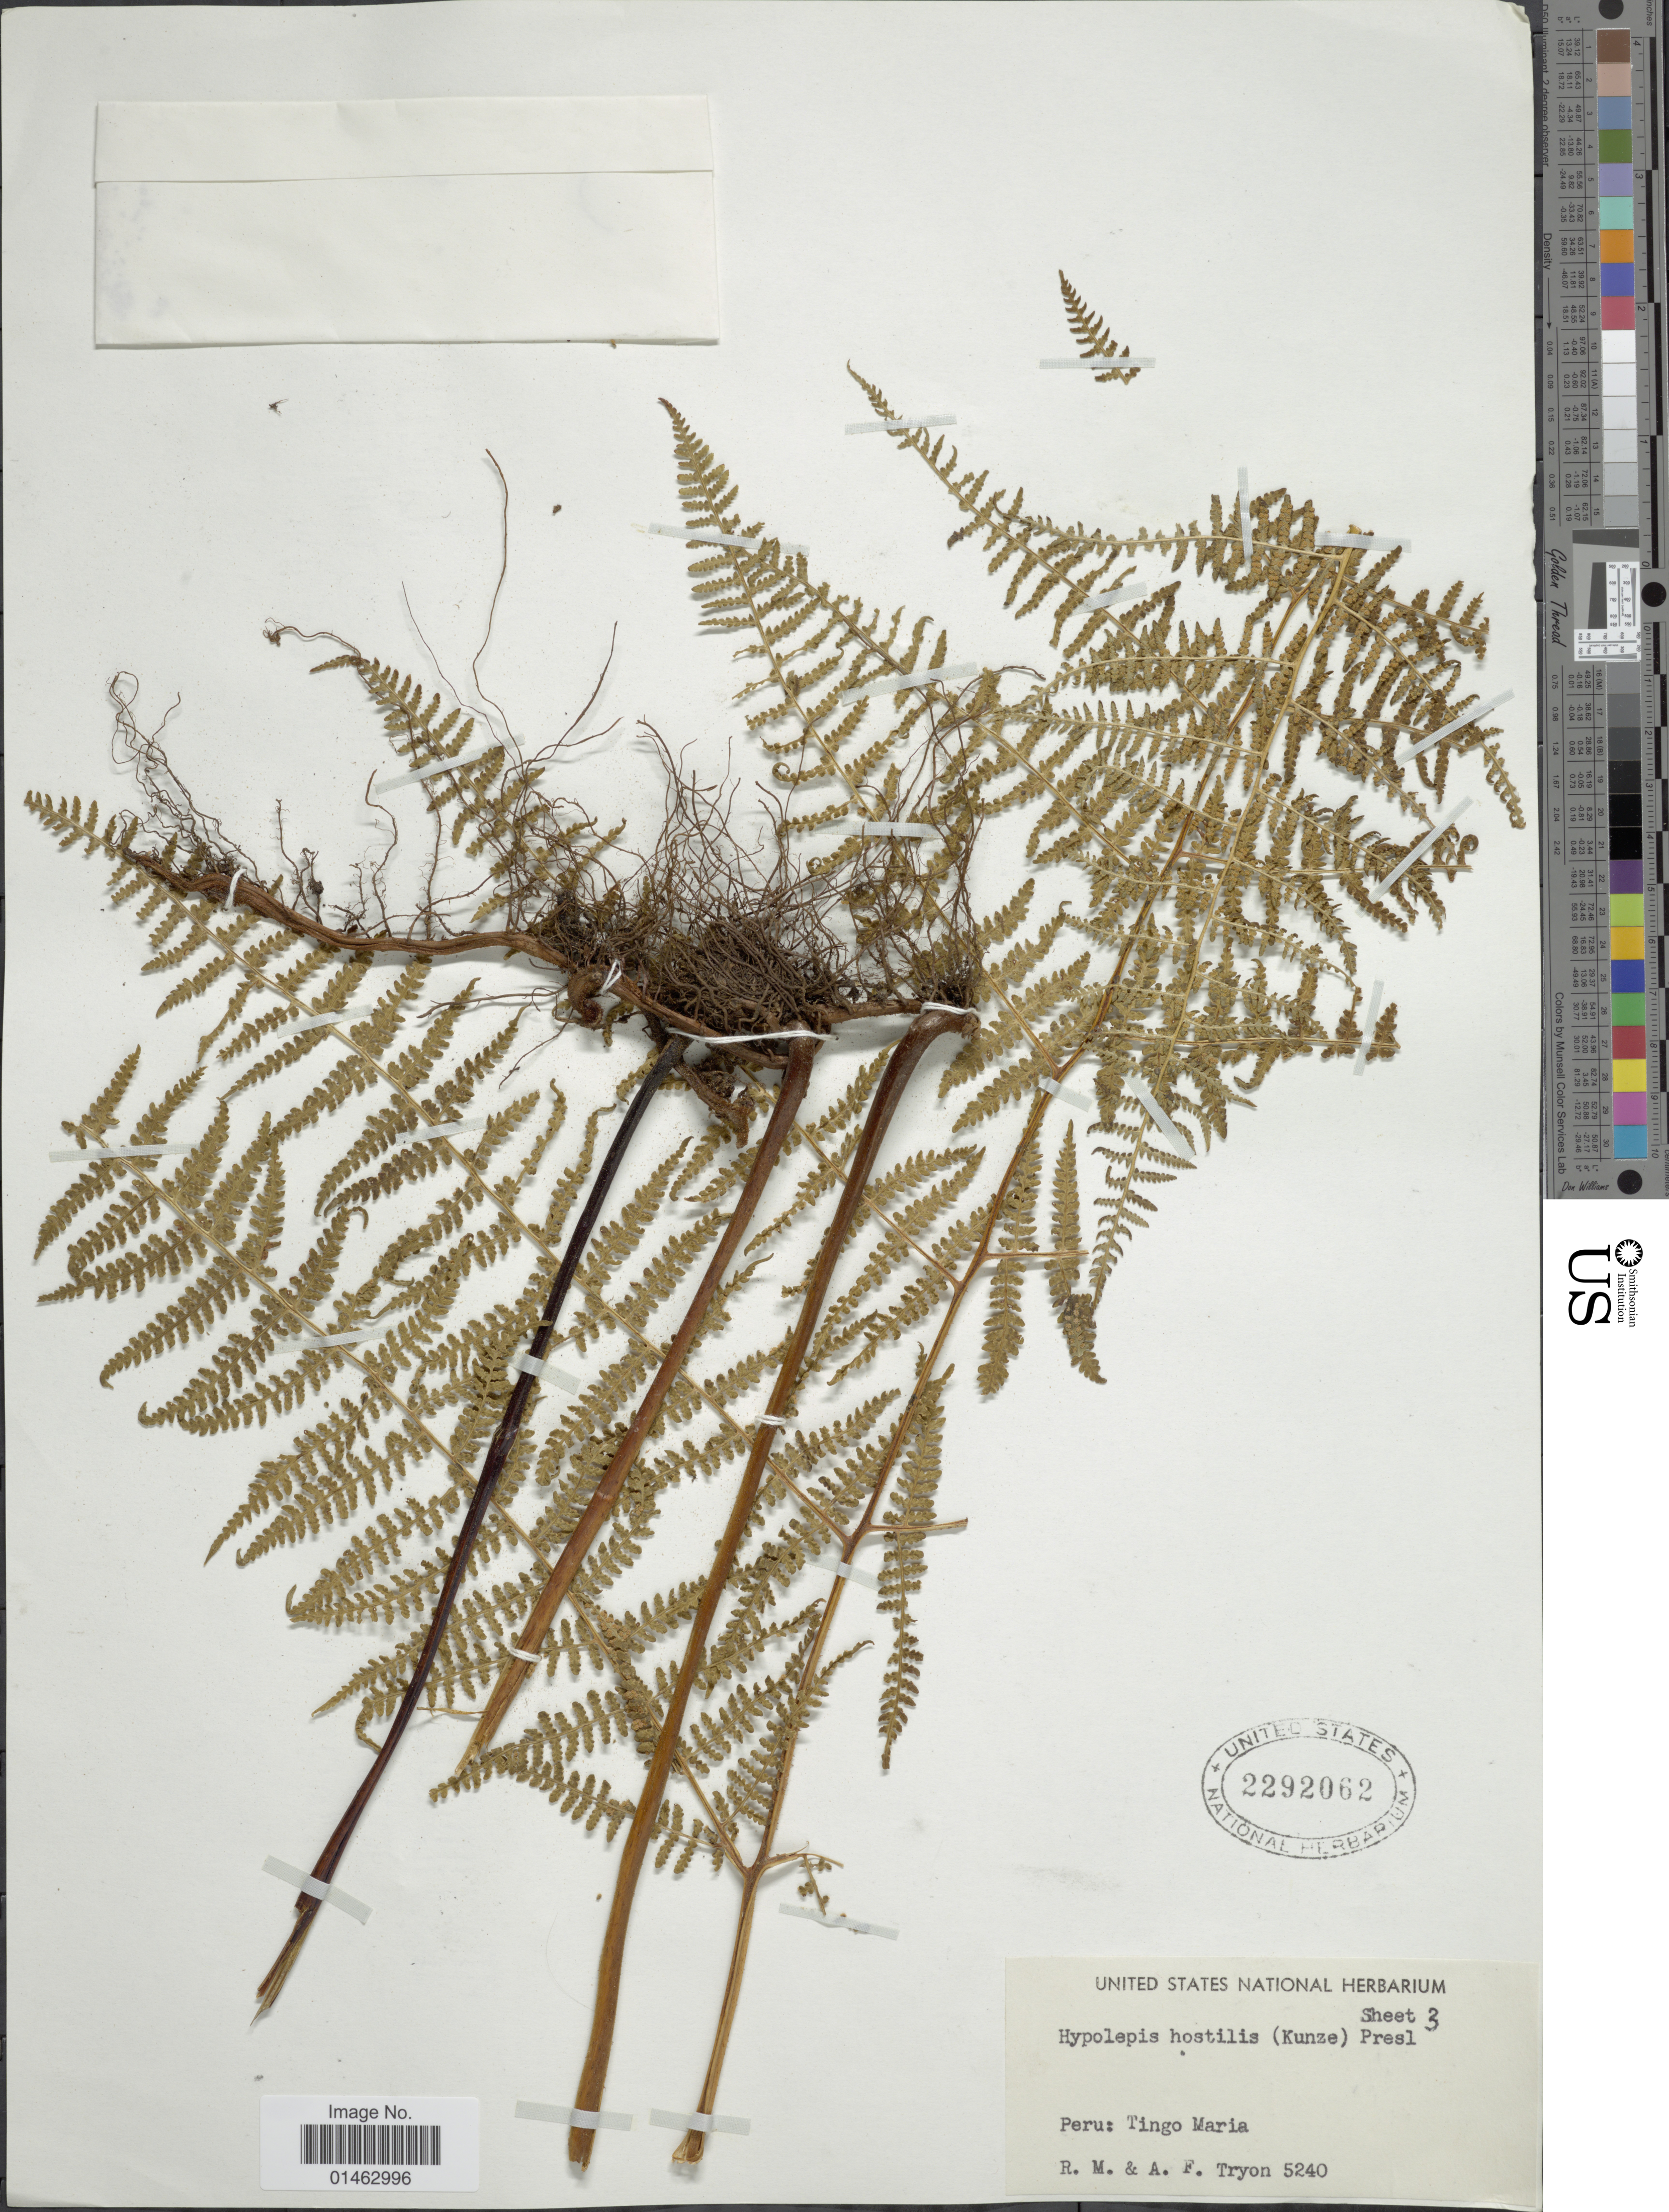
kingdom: Plantae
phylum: Tracheophyta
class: Polypodiopsida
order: Polypodiales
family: Dennstaedtiaceae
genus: Hypolepis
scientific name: Hypolepis hostilis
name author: (Kunze) C. Presl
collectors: R. M. Tryon & A. F. Tryon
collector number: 5240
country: Peru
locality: Tingo Maria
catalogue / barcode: US 2292062